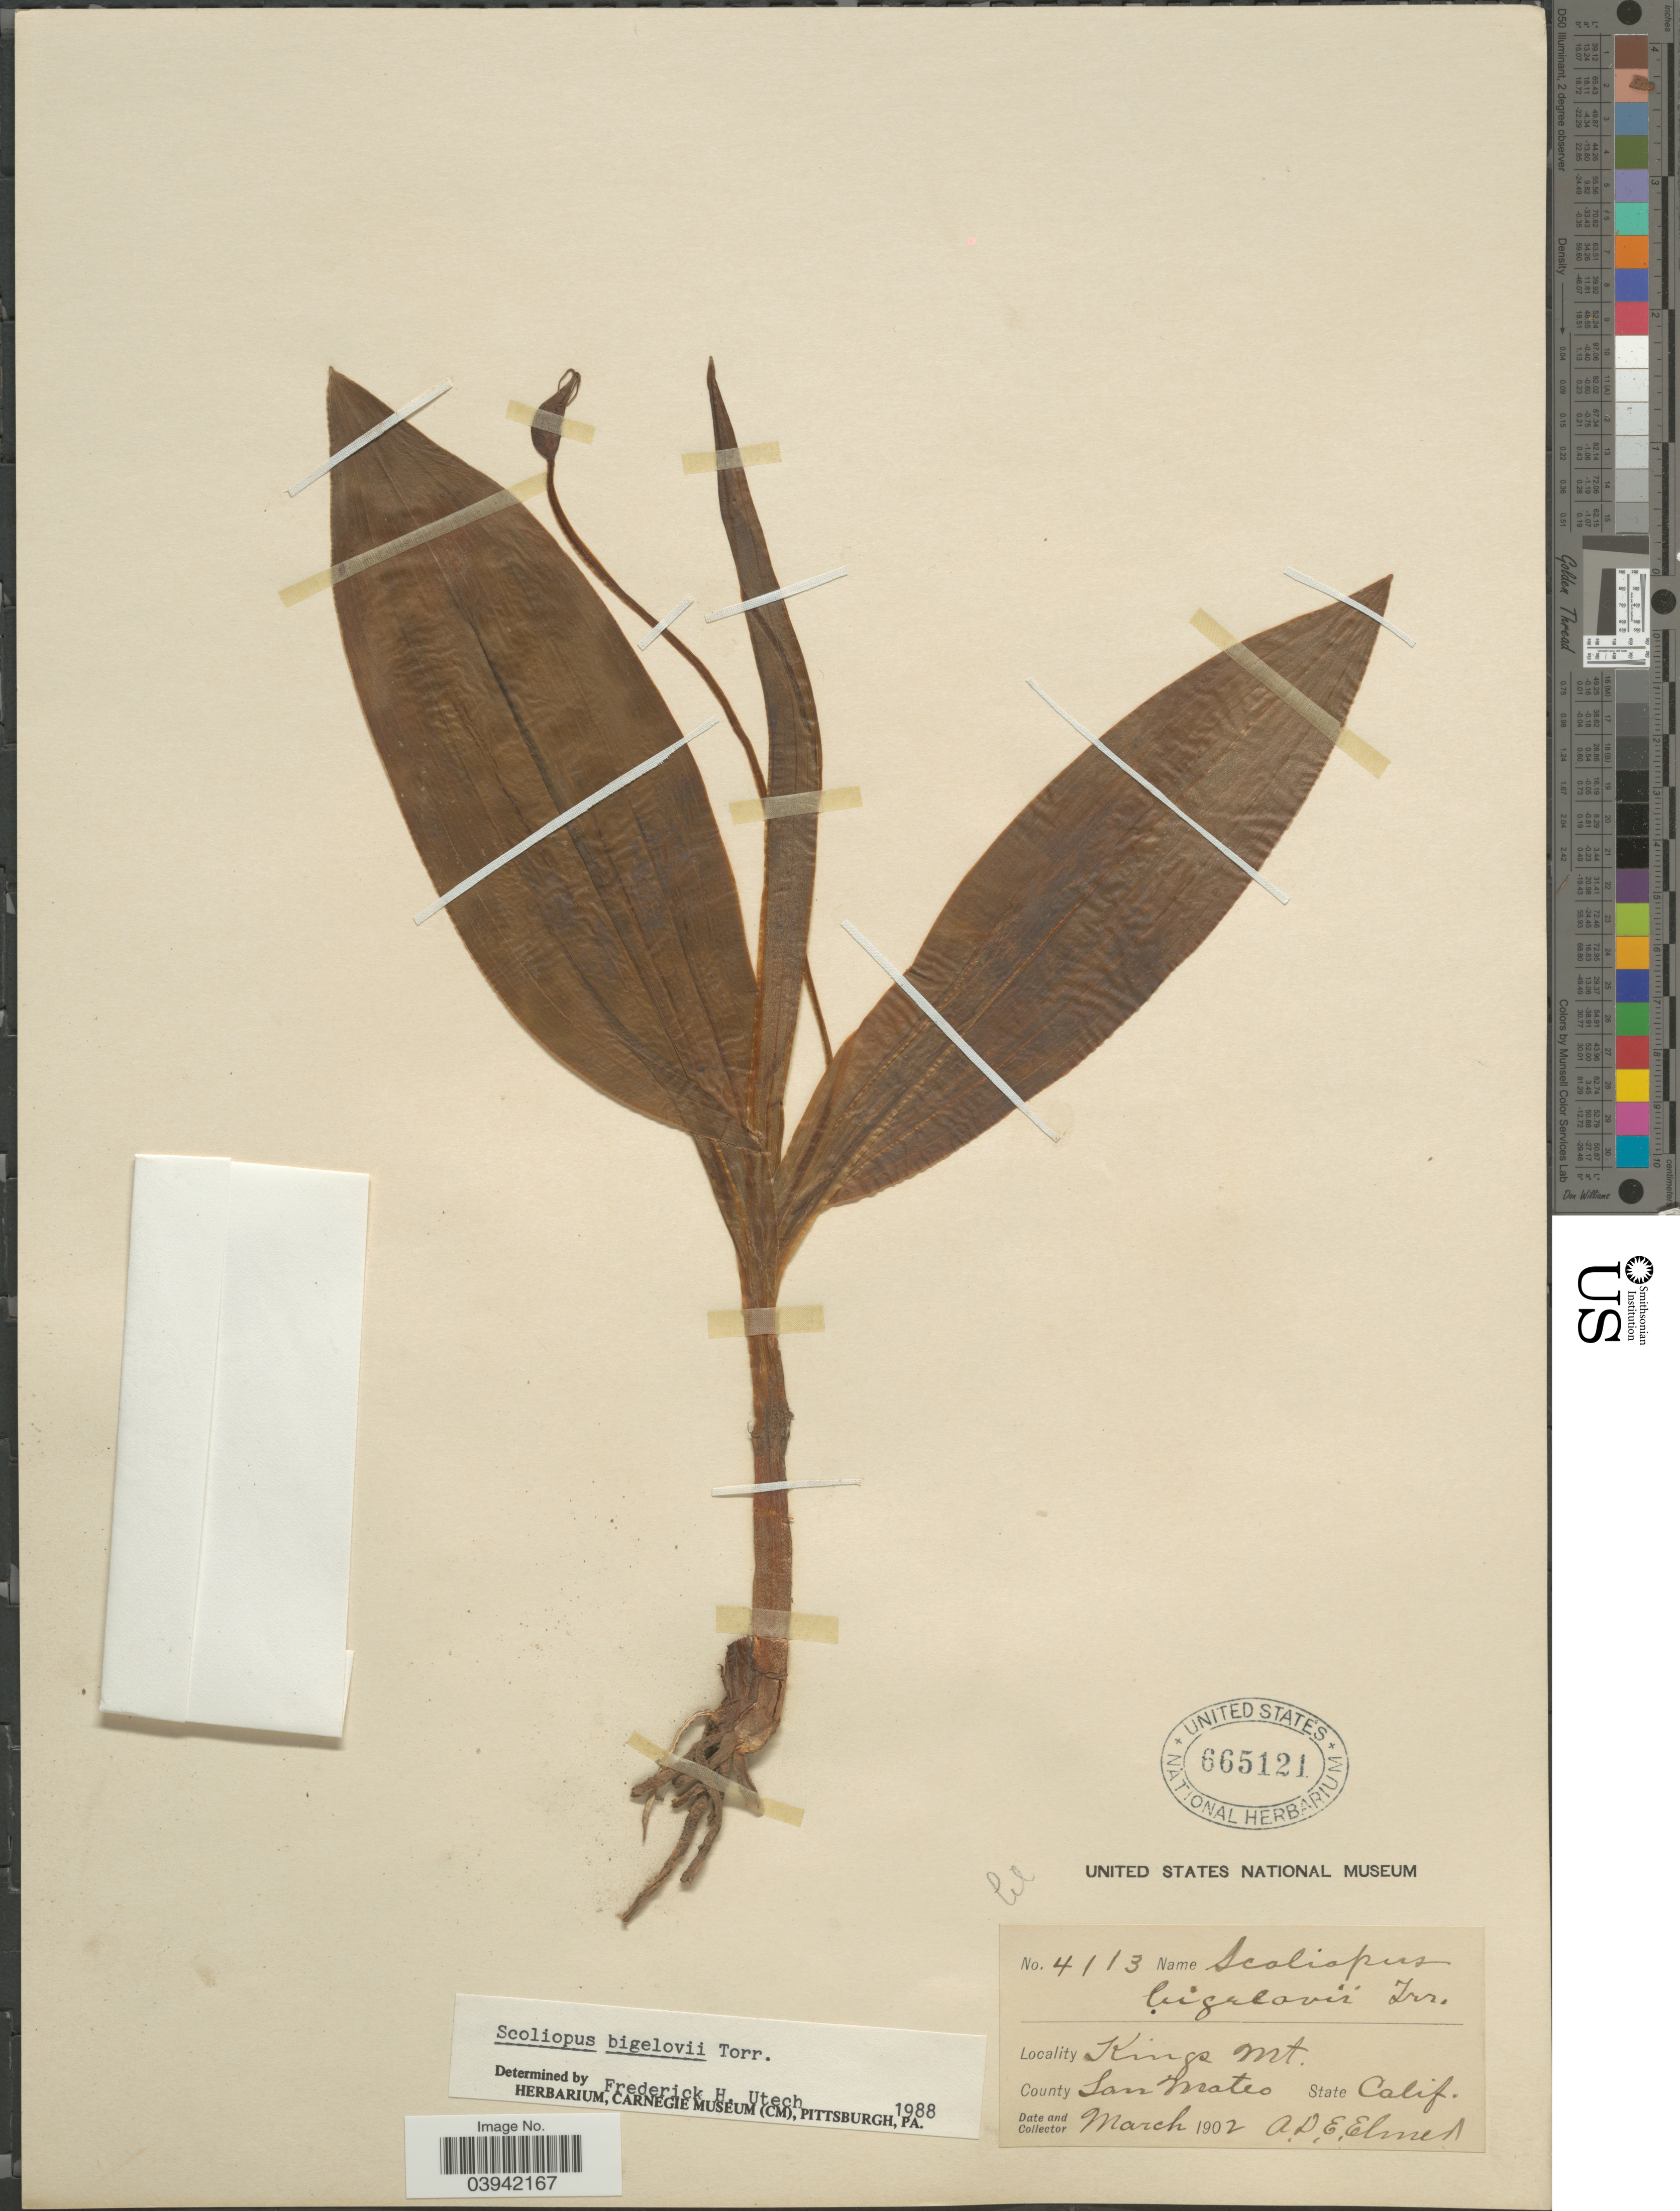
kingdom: Plantae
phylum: Tracheophyta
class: Liliopsida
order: Liliales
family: Liliaceae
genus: Scoliopus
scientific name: Scoliopus bigelovii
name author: Torr.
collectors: A. D. E. Elmer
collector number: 4113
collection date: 1902-03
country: United States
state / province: California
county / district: San Mateo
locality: Kings Mt. County San Mateo.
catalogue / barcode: US 665121